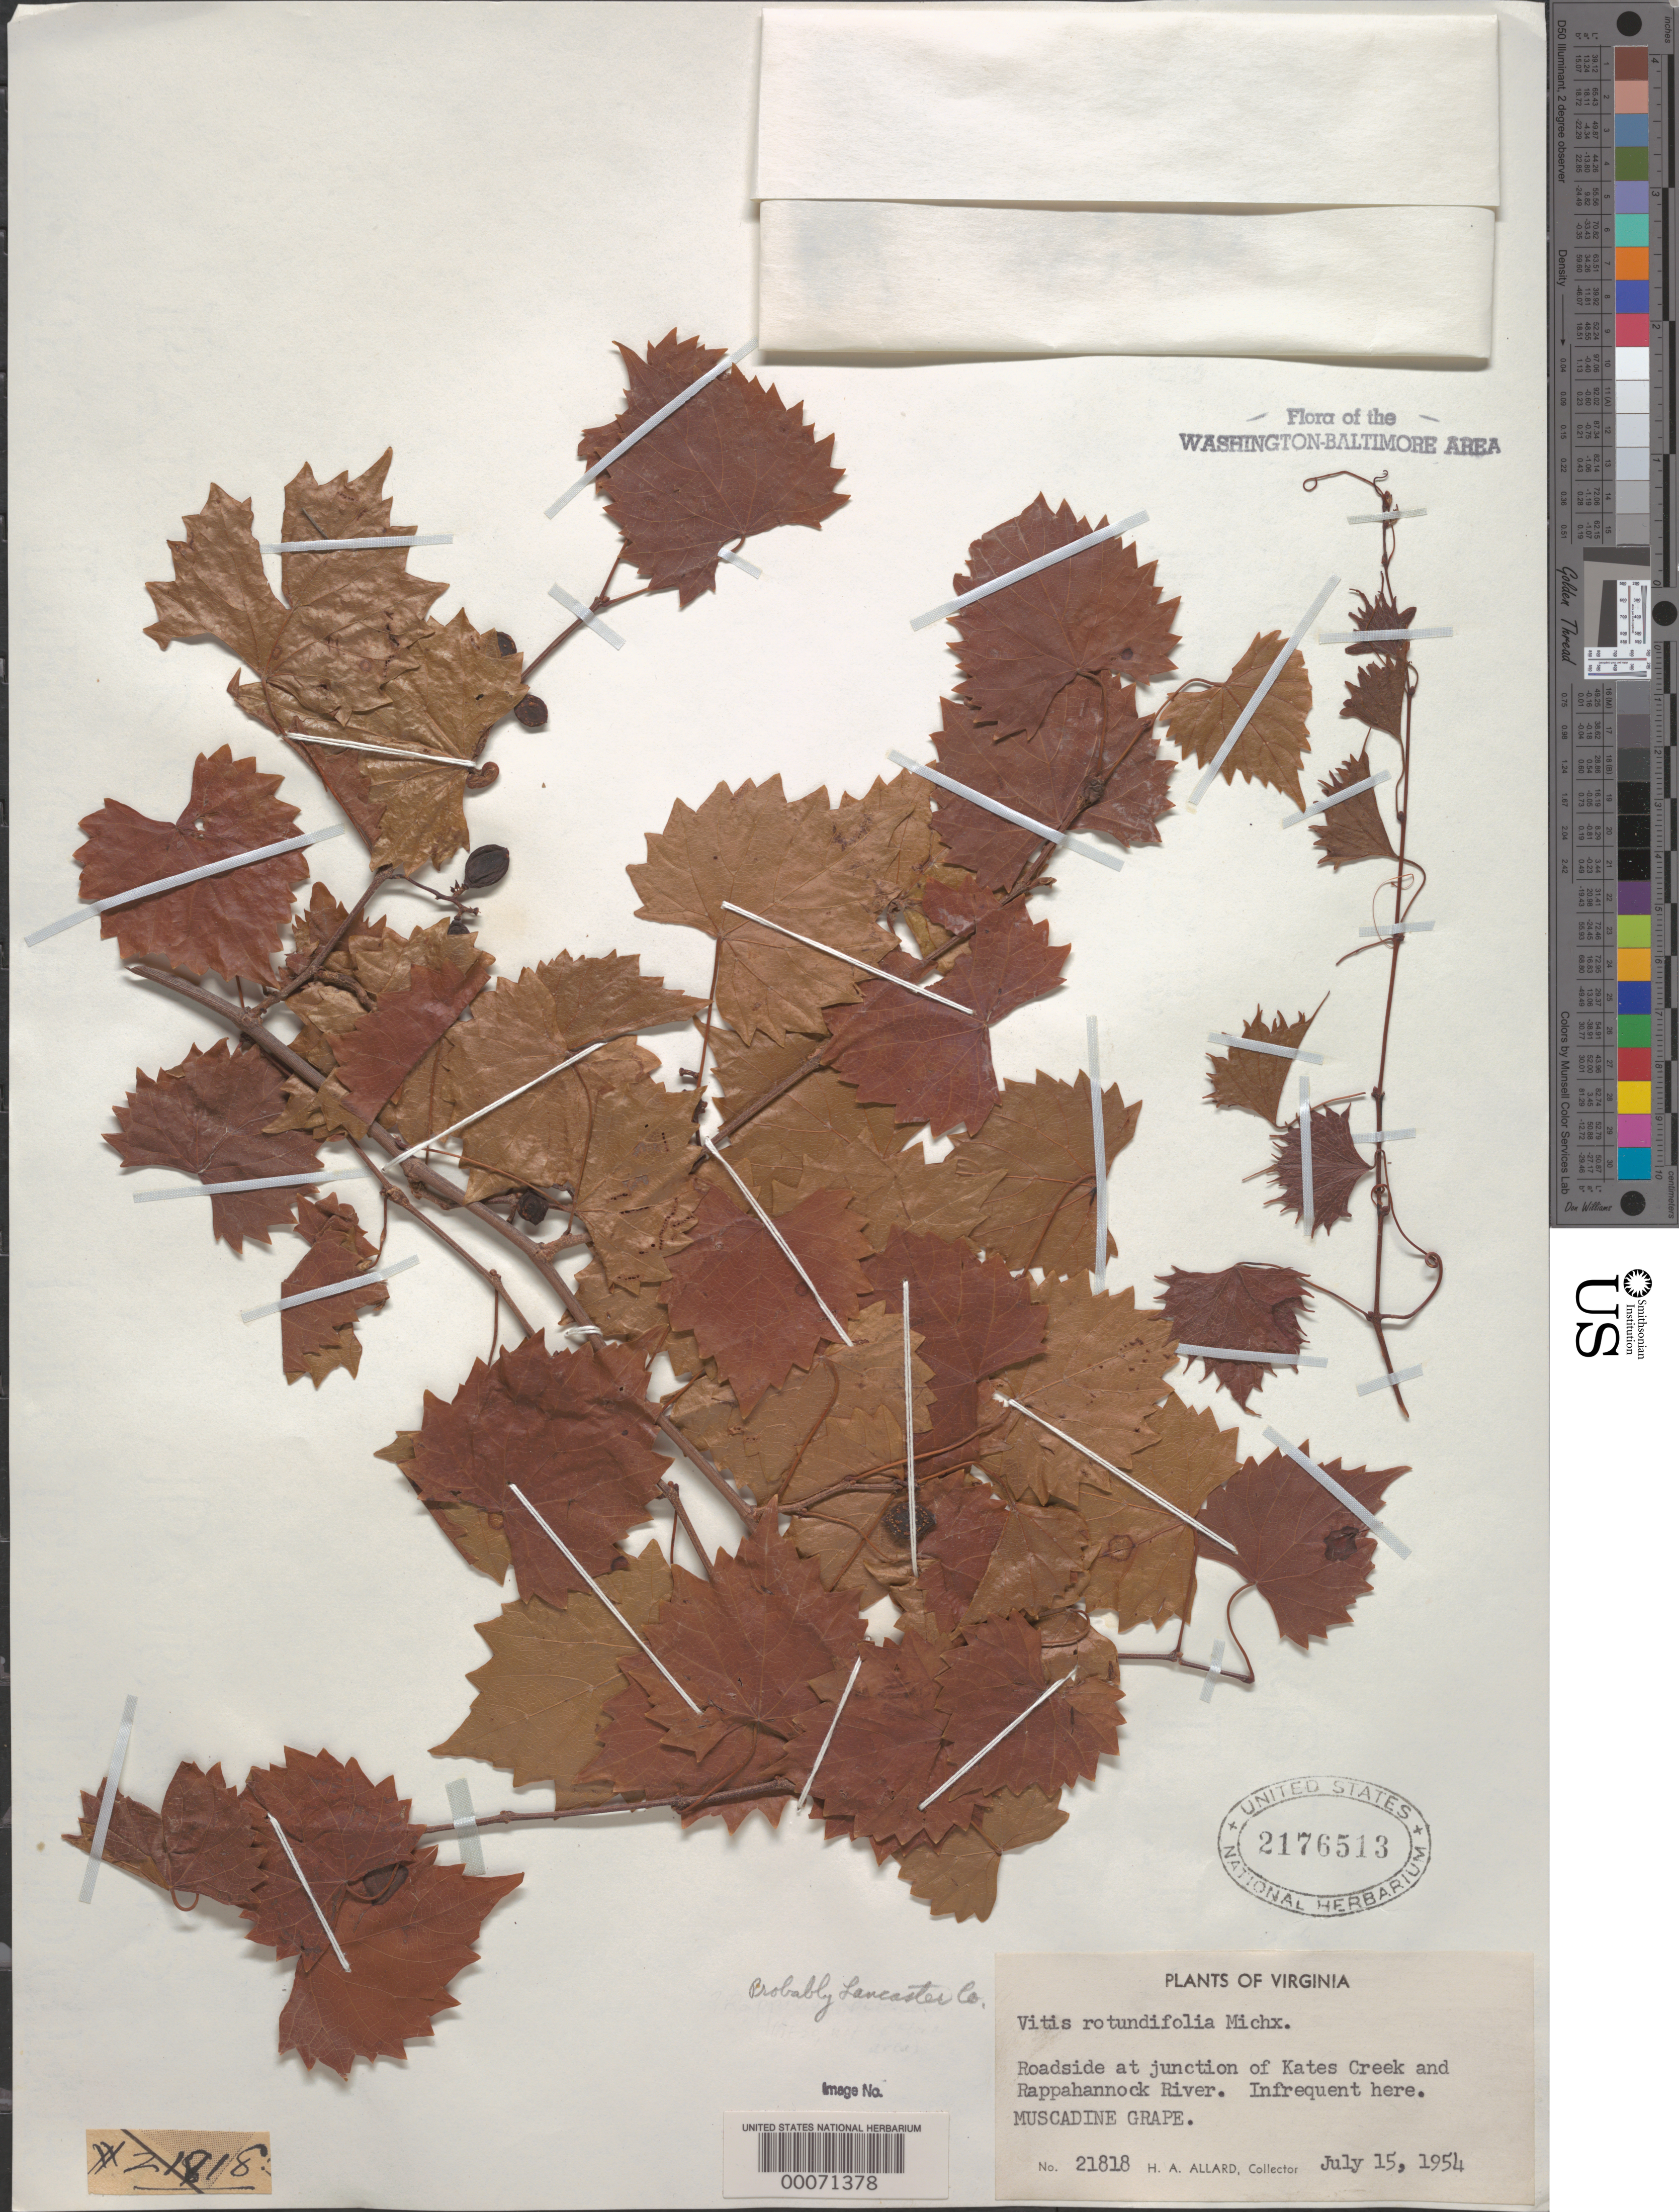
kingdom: Plantae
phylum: Tracheophyta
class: Magnoliopsida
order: Vitales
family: Vitaceae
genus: Vitis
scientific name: Vitis rotundifolia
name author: Michx.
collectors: H. A. Allard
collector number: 21818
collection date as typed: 15 Jul 1954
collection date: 1954-07-15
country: United States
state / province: Virginia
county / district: Lancaster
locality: Kates Creek junction with Rappahannock River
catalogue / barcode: US 2176513